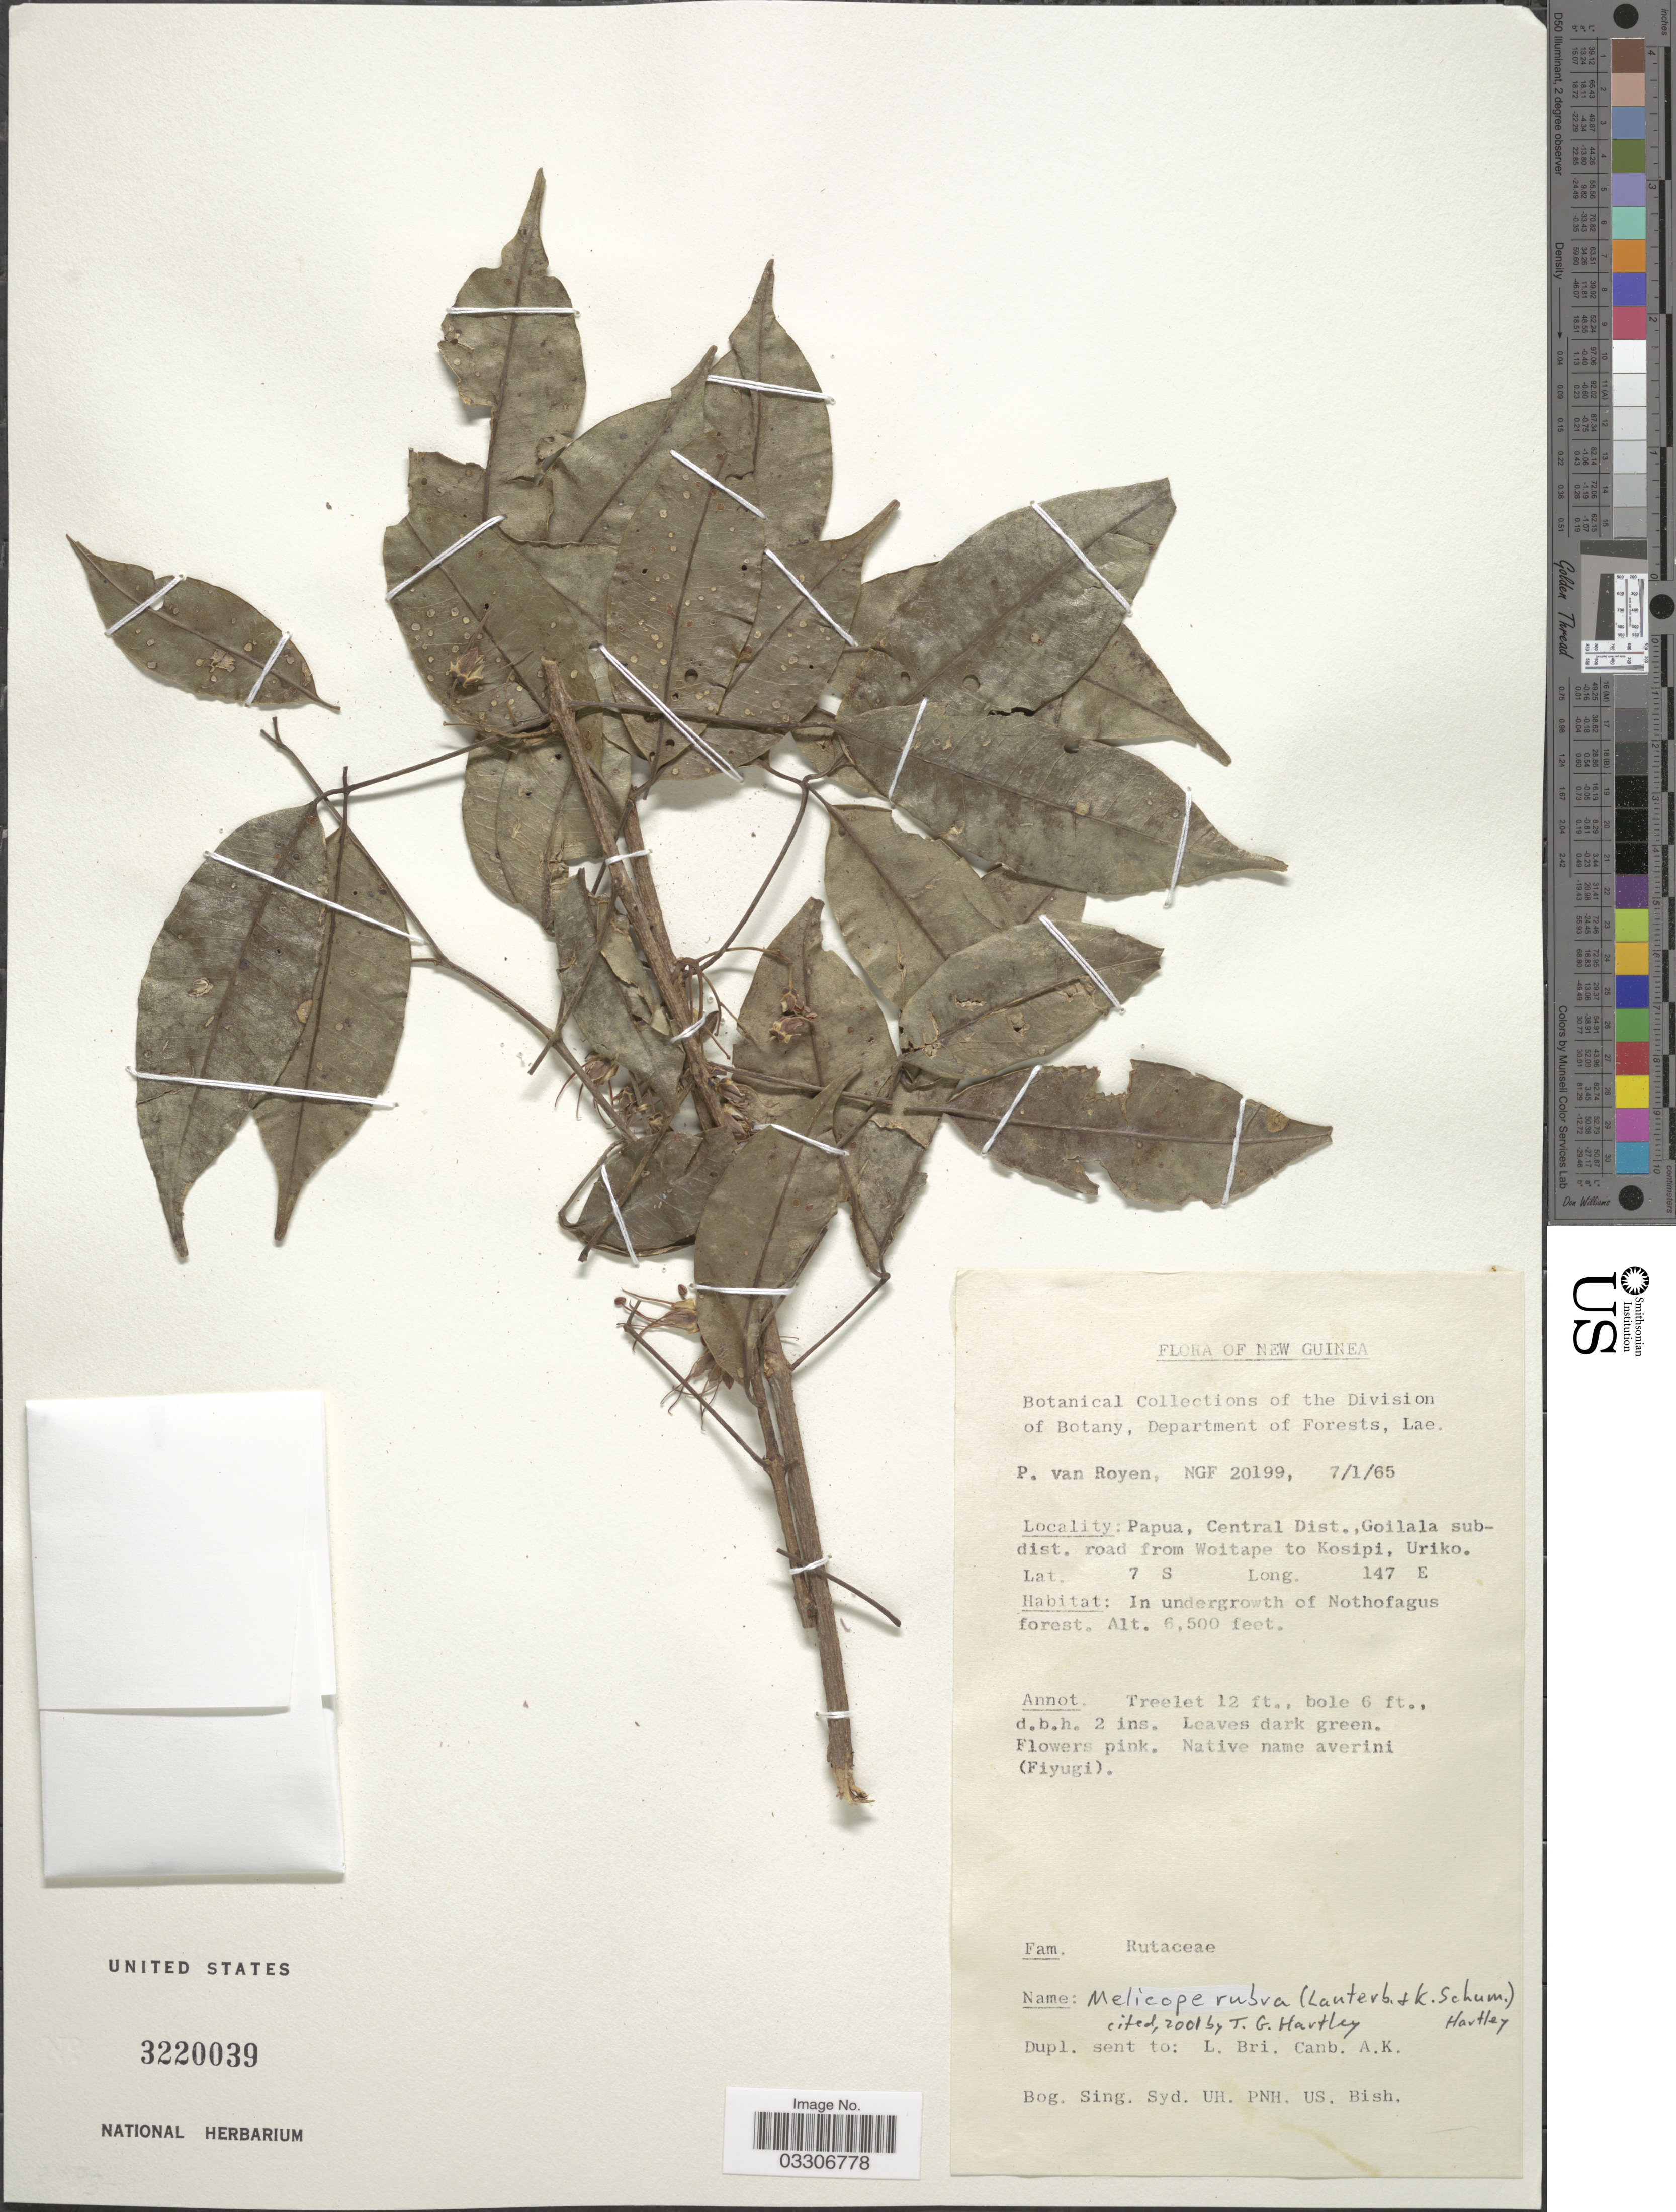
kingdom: Plantae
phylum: Tracheophyta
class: Magnoliopsida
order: Sapindales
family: Rutaceae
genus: Melicope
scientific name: Melicope rubra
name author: (Lauterb. & K. Schum.) T.G. Hartley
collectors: P. van Royen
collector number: NGF 20199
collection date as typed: Transcribed d/m/y: 7/1/65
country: Papua New Guinea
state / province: Central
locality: New Guinea. Papua, Goilala subdist. road from Woitape to Kosipi, Uriko.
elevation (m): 1981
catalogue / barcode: US 3220039